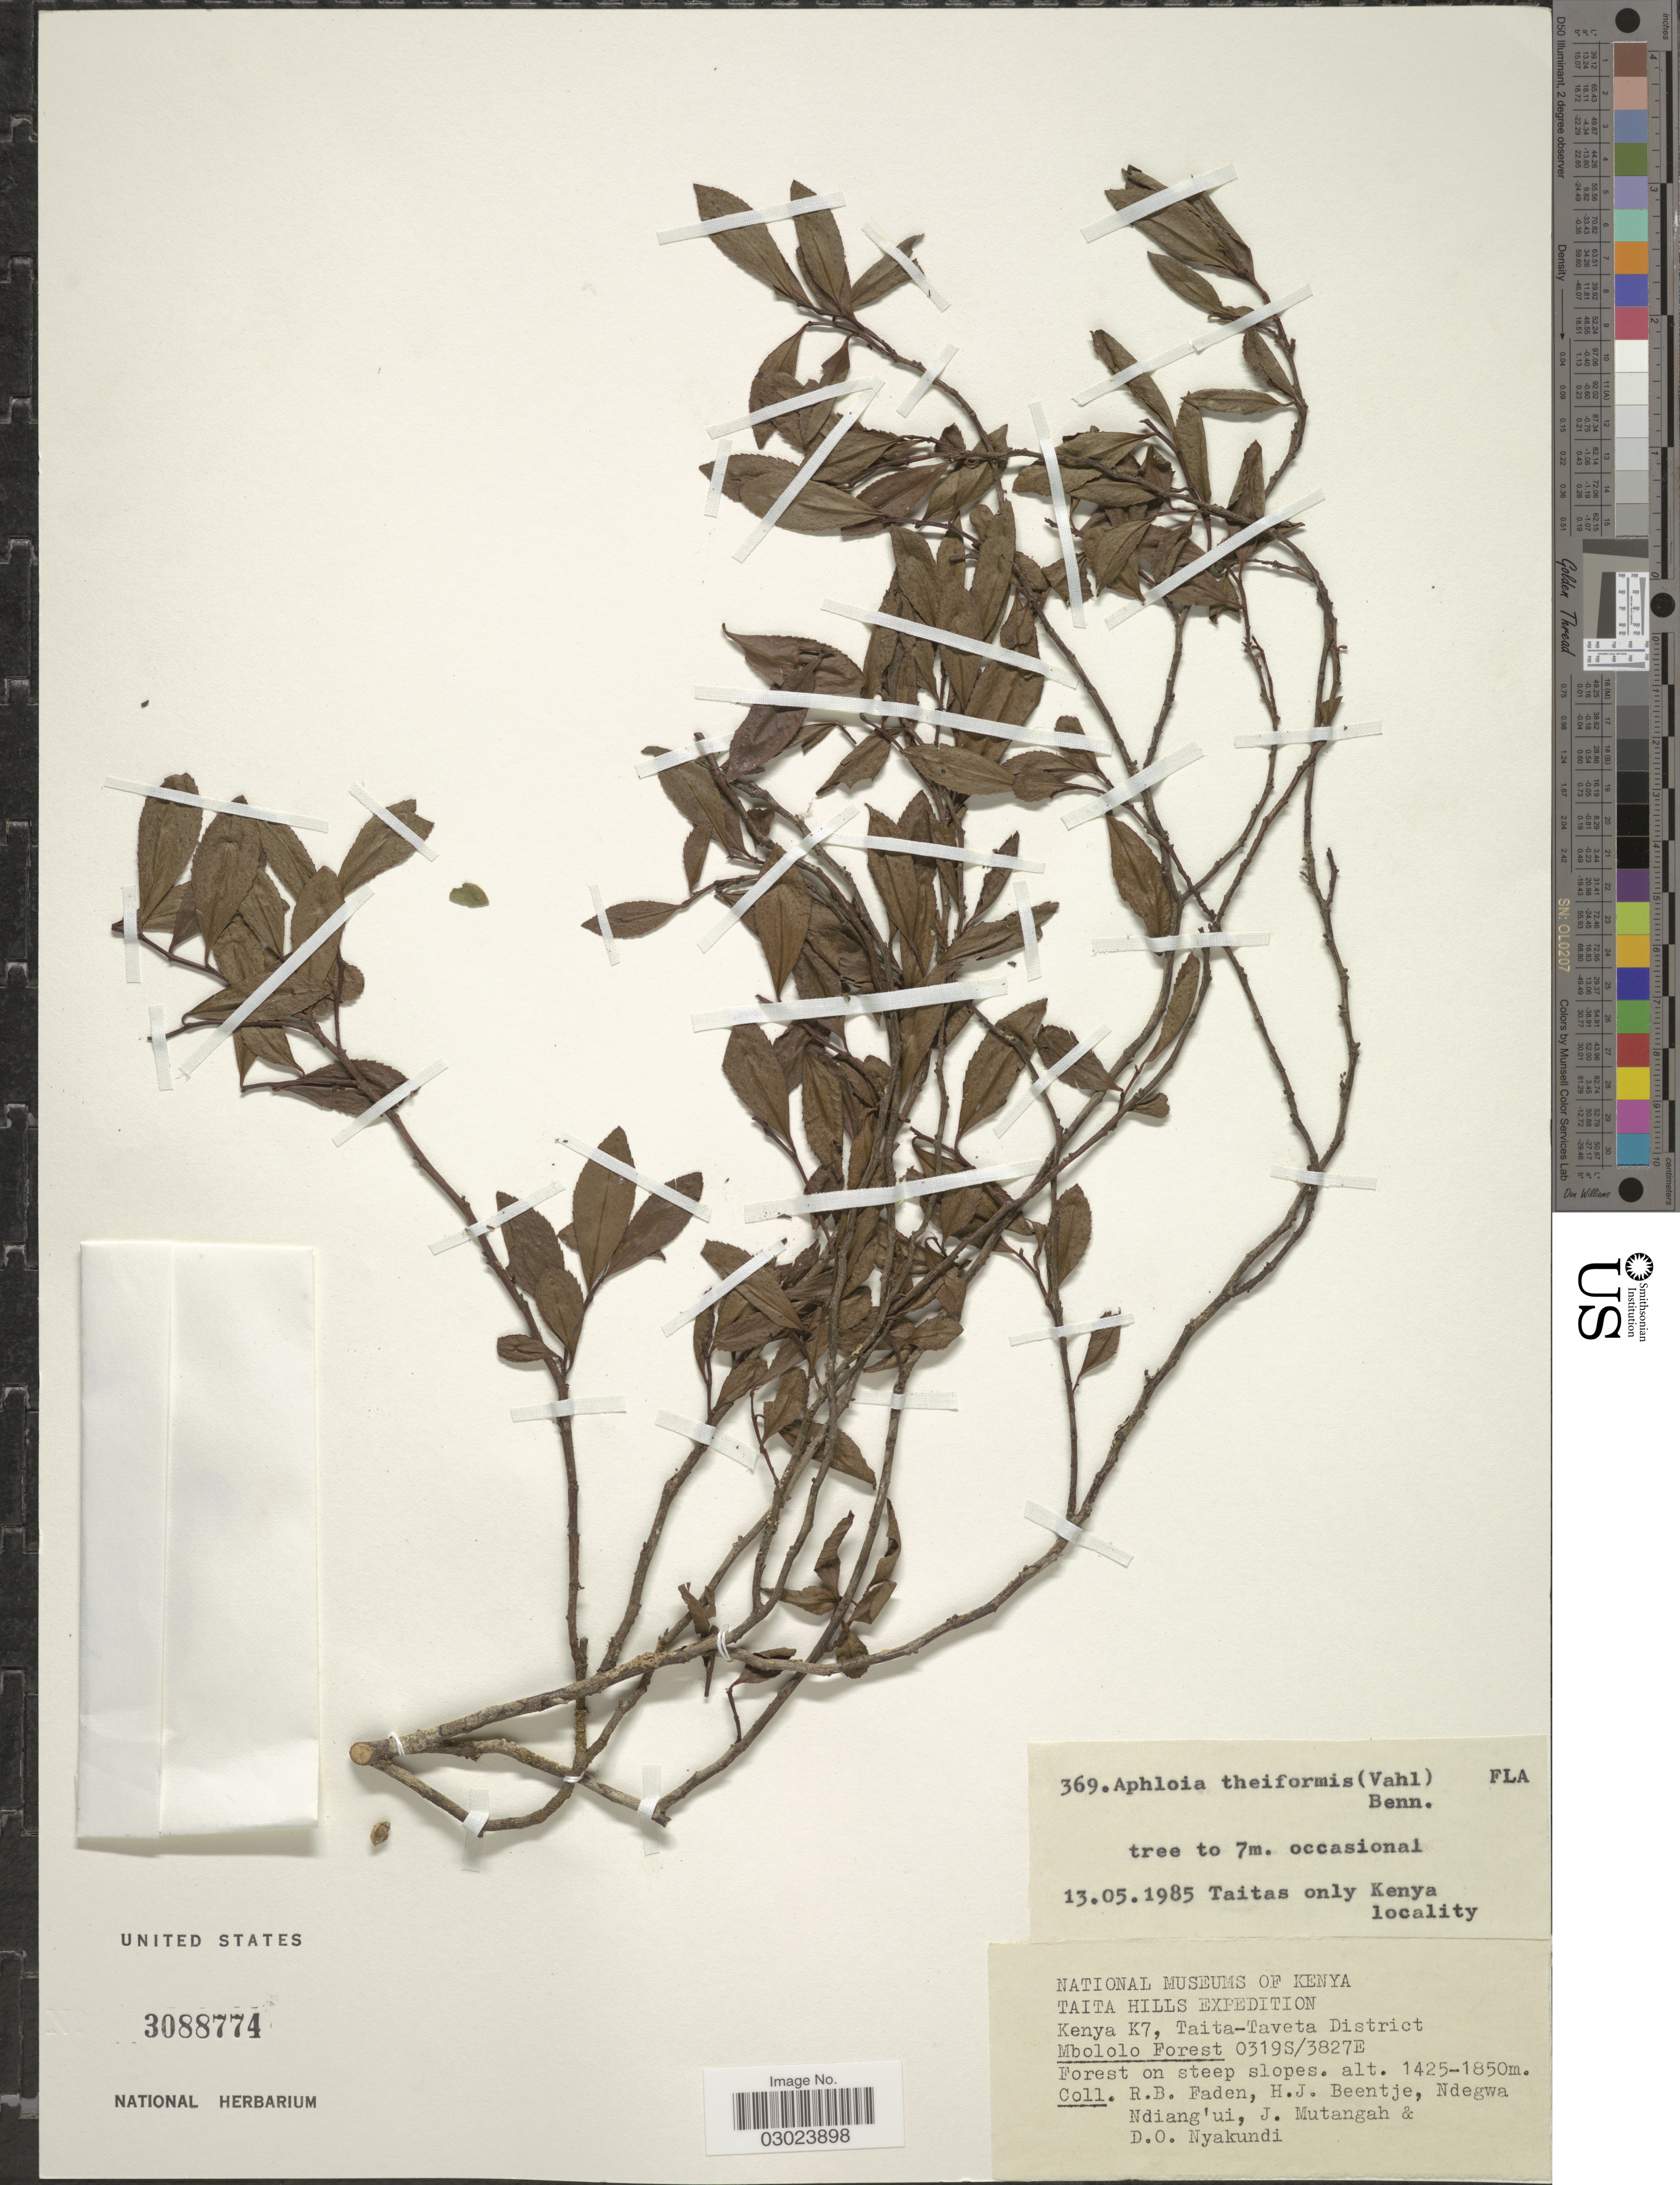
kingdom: Plantae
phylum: Tracheophyta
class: Magnoliopsida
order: Crossosomatales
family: Aphloiaceae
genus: Aphloia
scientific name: Aphloia theiformis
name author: (Vahl) Benn.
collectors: R. B. Faden, H. J. Beentje, Ndegwa Ndiang'ui, J. Mutangah & D. Nyakundi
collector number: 369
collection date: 1985-05-13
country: Kenya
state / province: Taita Taveta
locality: Taita Hills. K7, Taita-Taveta District. Mbololo Forest.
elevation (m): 1425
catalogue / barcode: US 3088774